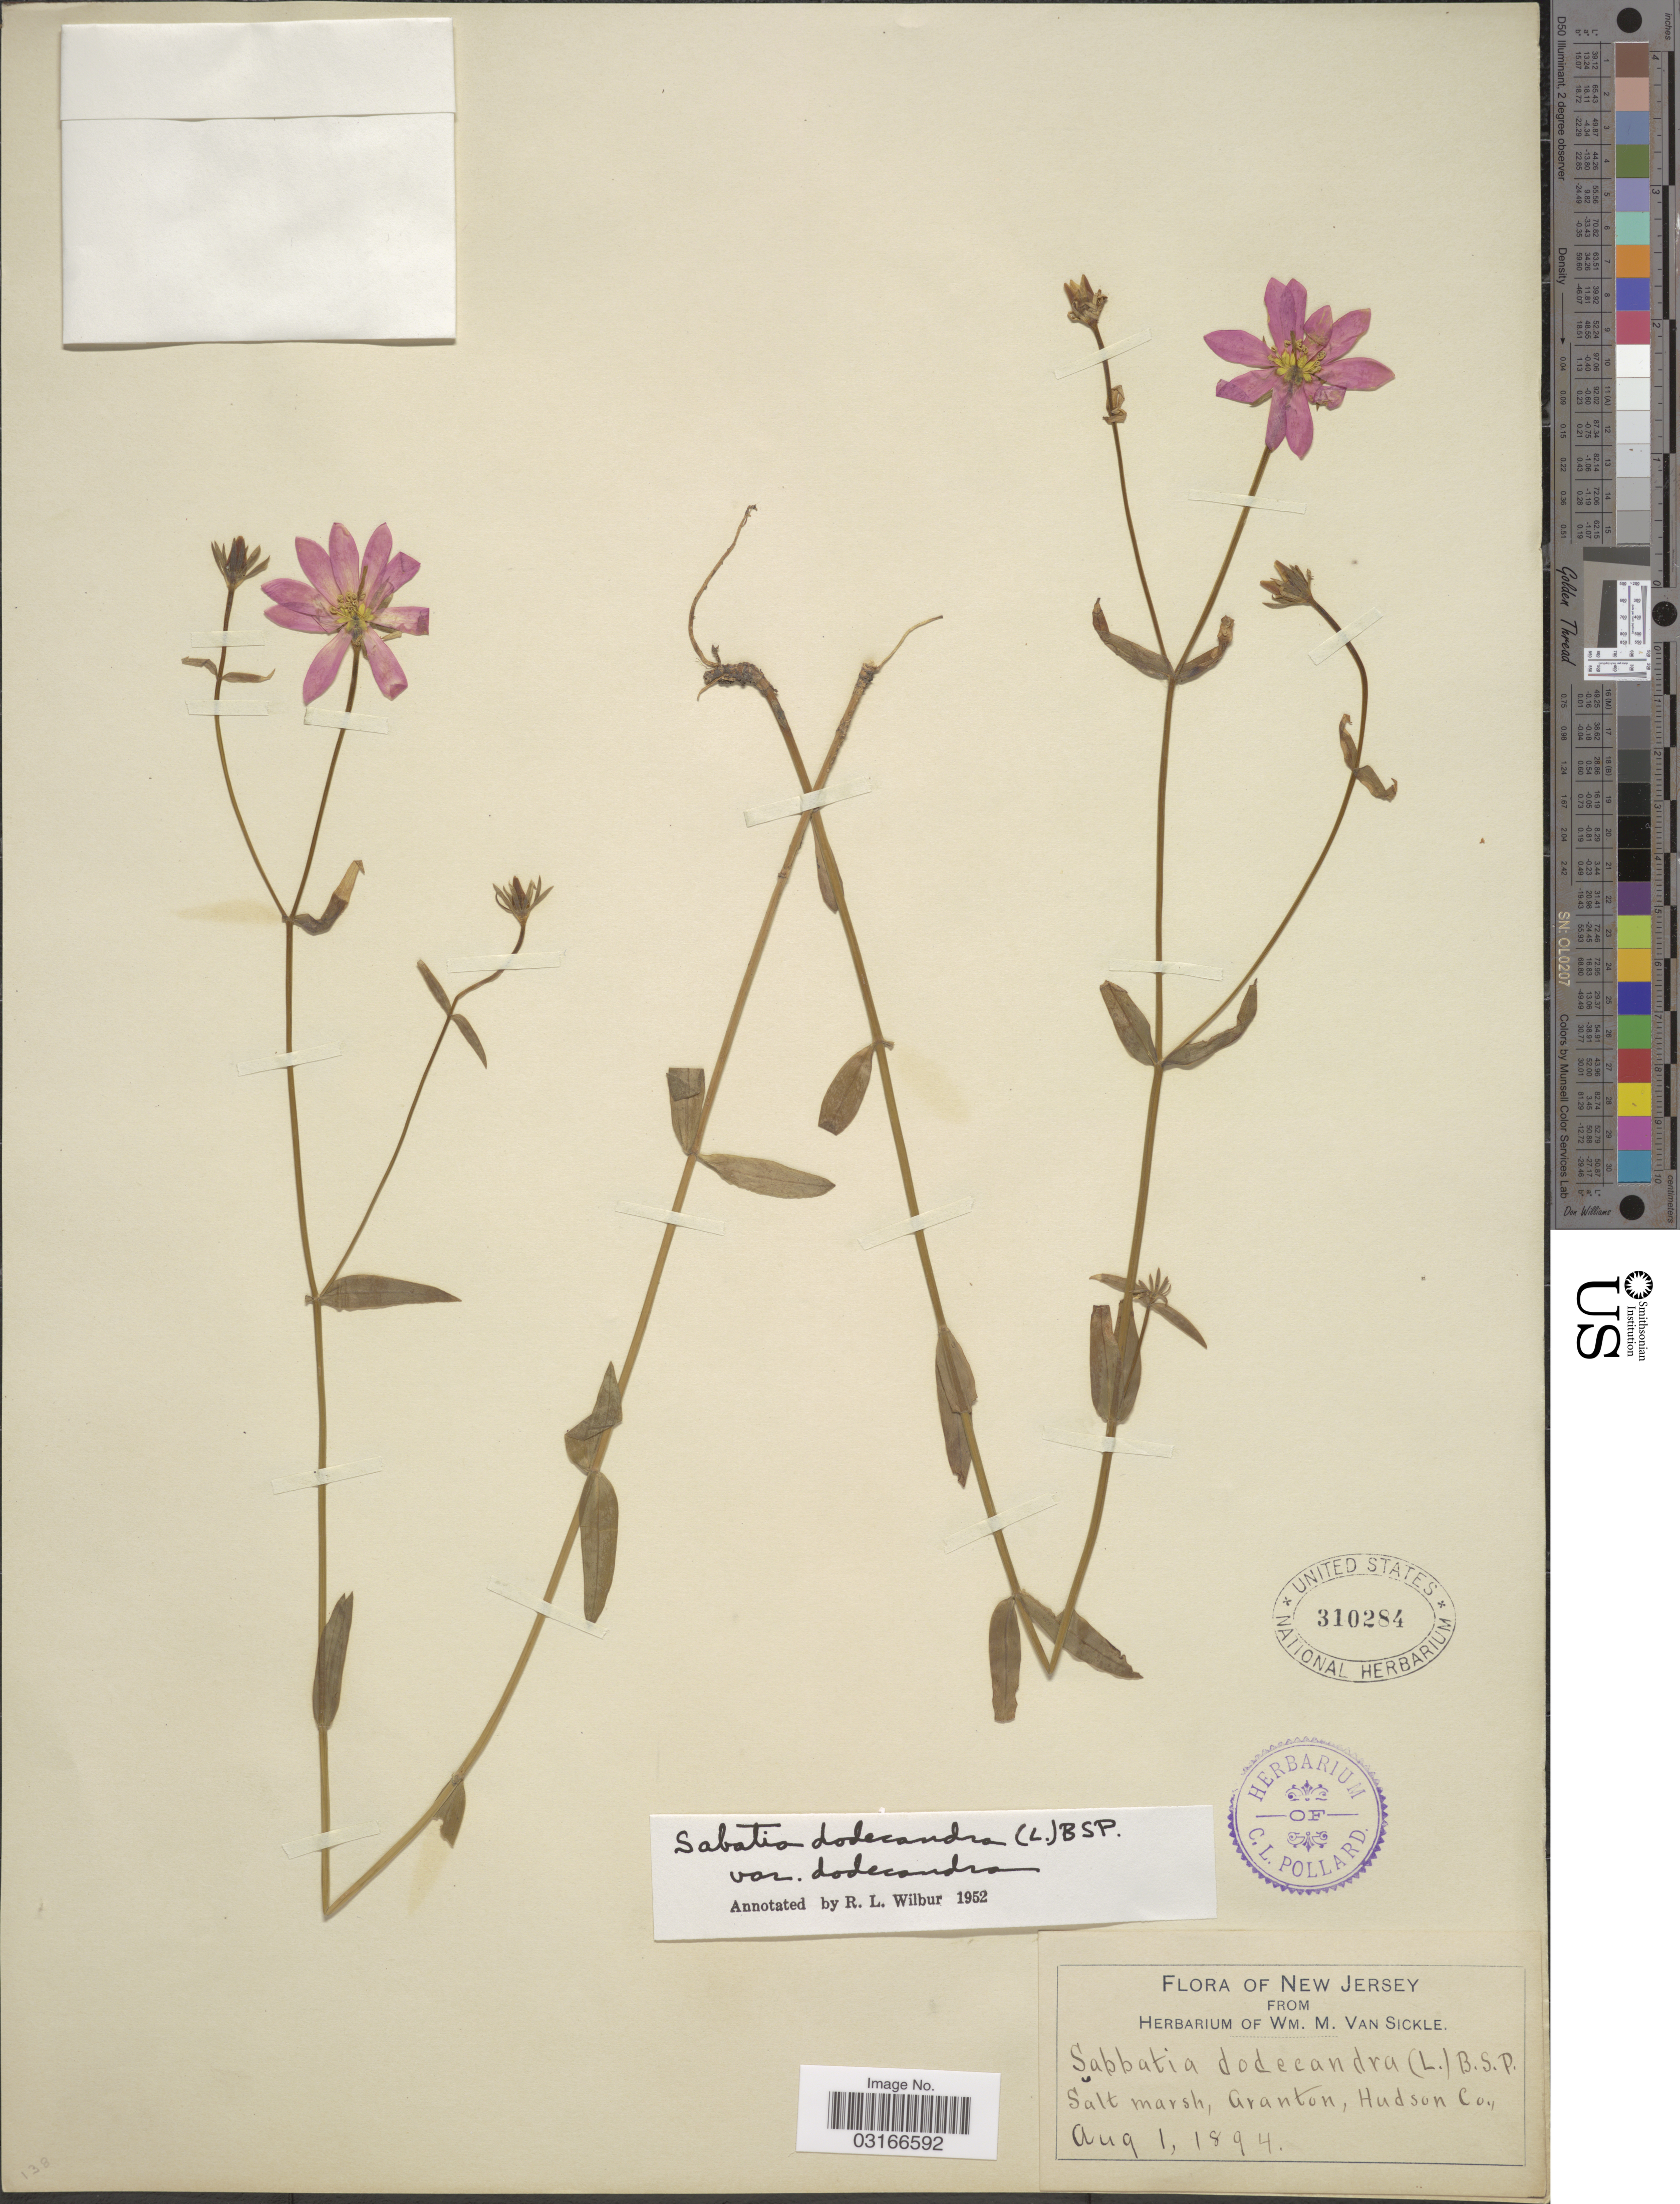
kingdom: Plantae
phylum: Tracheophyta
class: Magnoliopsida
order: Gentianales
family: Gentianaceae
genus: Sabatia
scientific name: Sabatia dodecandra var. dodecandra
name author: (L.) Britton et al.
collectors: ex herb. Wm. M. Van Sickle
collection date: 1894-08-01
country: United States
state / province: New Jersey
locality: Salt Marsh, Granton, Hudson Co.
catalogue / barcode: US 310284